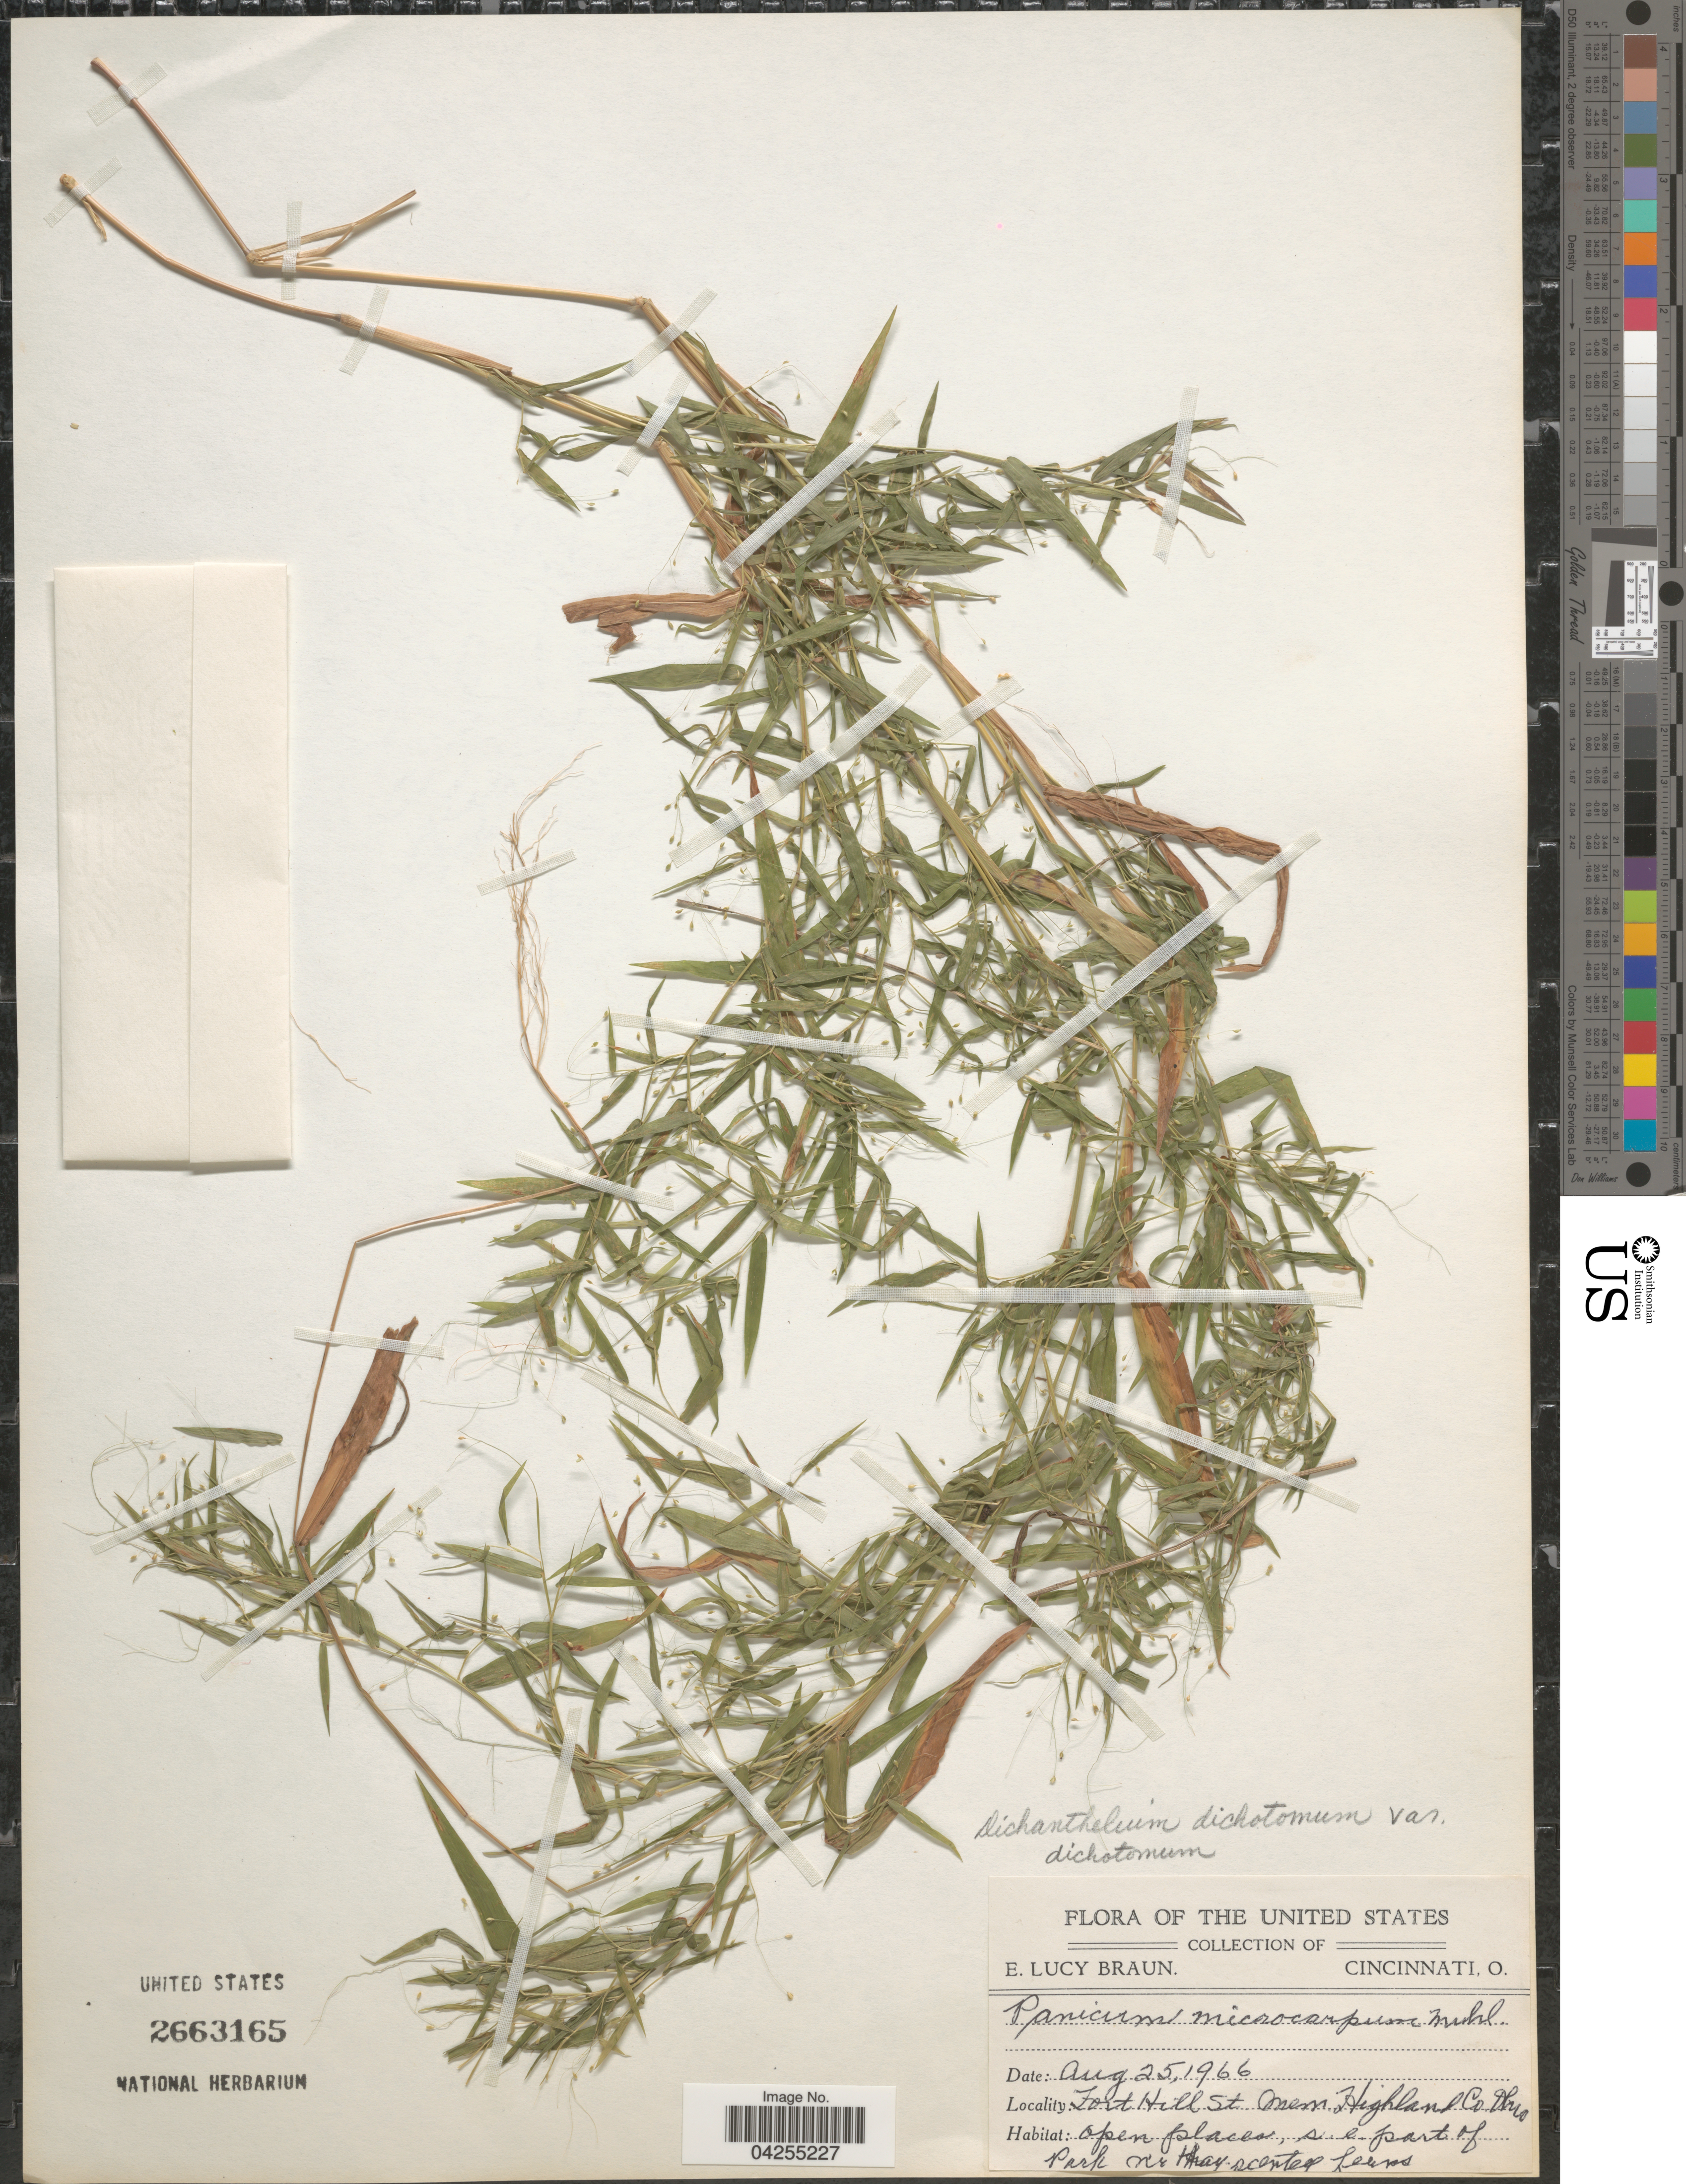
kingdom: Plantae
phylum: Tracheophyta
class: Liliopsida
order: Poales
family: Poaceae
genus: Dichanthelium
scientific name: Dichanthelium dichotomum var. dichotomum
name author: (L.) Gould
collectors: E. L. Braun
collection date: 1966-08-25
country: United States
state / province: Ohio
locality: Fort Hill St Mem. Highland Co. Open places, s.e. part of Park n'r Hay scented ferns.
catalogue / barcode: US 2663165